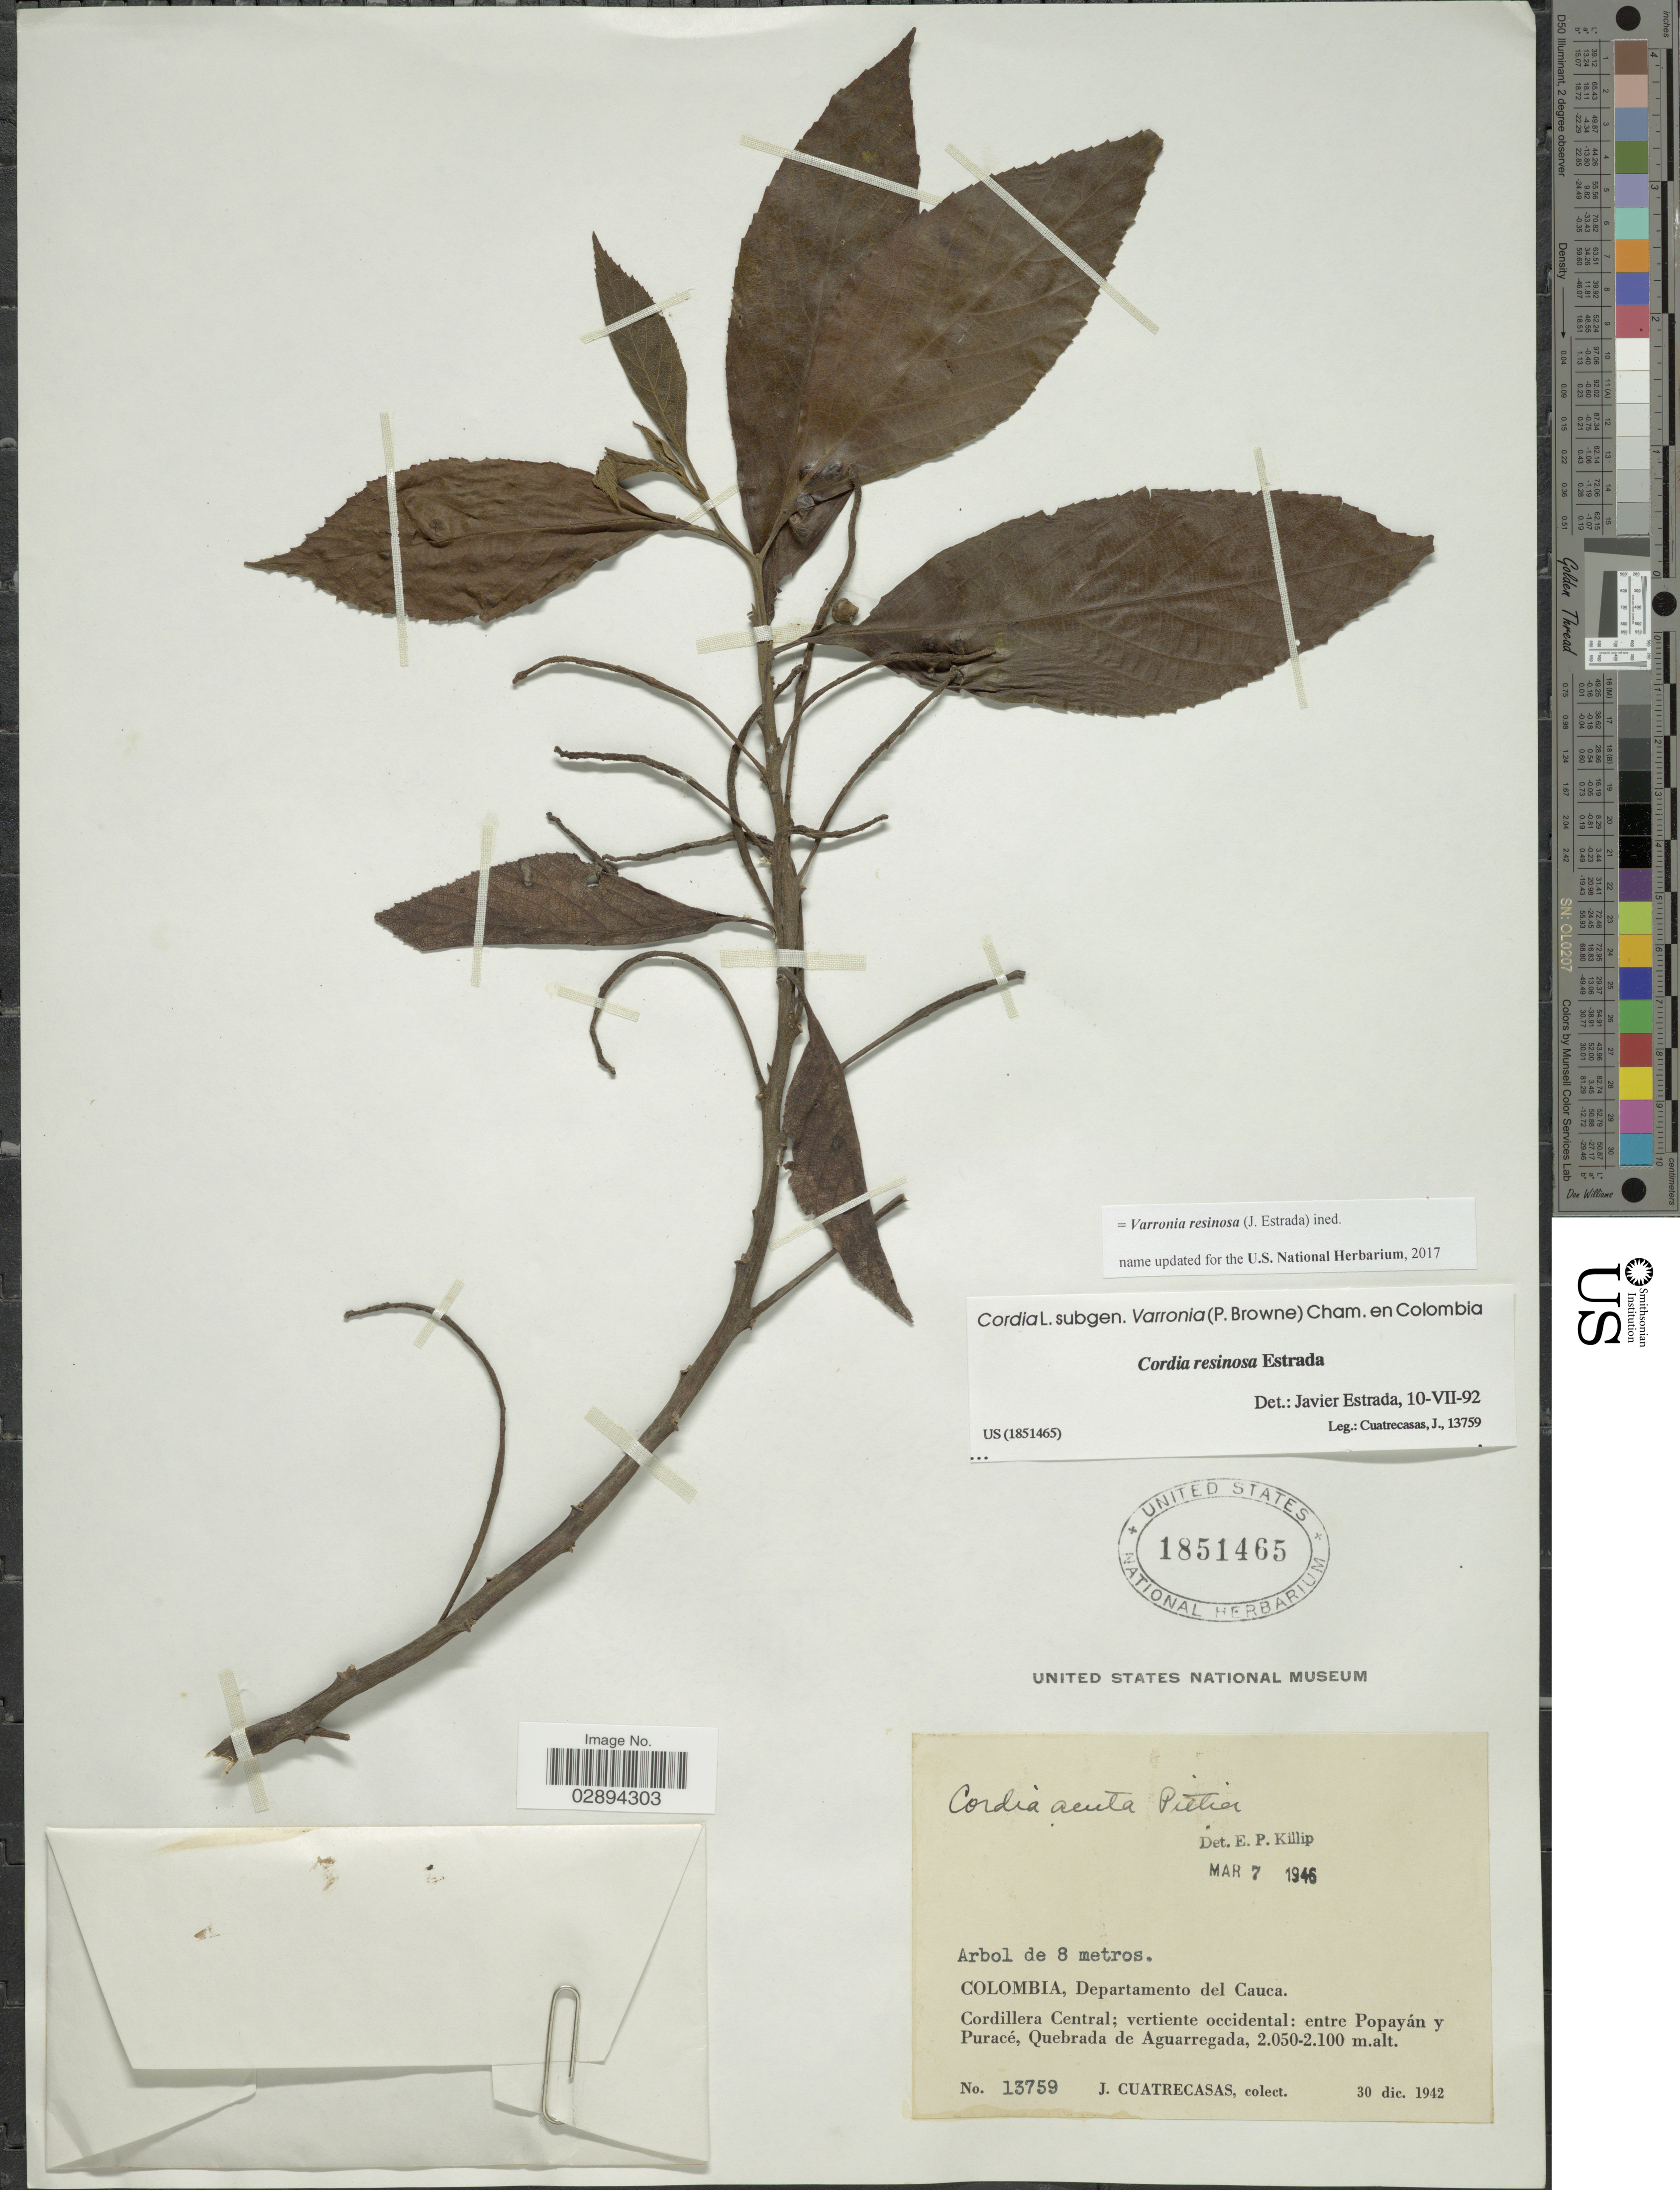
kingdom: Plantae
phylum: Tracheophyta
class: Magnoliopsida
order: Boraginales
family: Cordiaceae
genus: Varronia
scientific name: Varronia resinosa (J. Estrada) comb. nov. ined.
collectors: J. Cuatrecasas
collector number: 13759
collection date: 1942-12-30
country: Colombia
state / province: Cauca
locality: Departamento del Cauca, Cordillera Occidental, vertiente occidental, entre Popayán y Puracé, Quebrada de Aguarregada.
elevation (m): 2050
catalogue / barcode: US 1851465